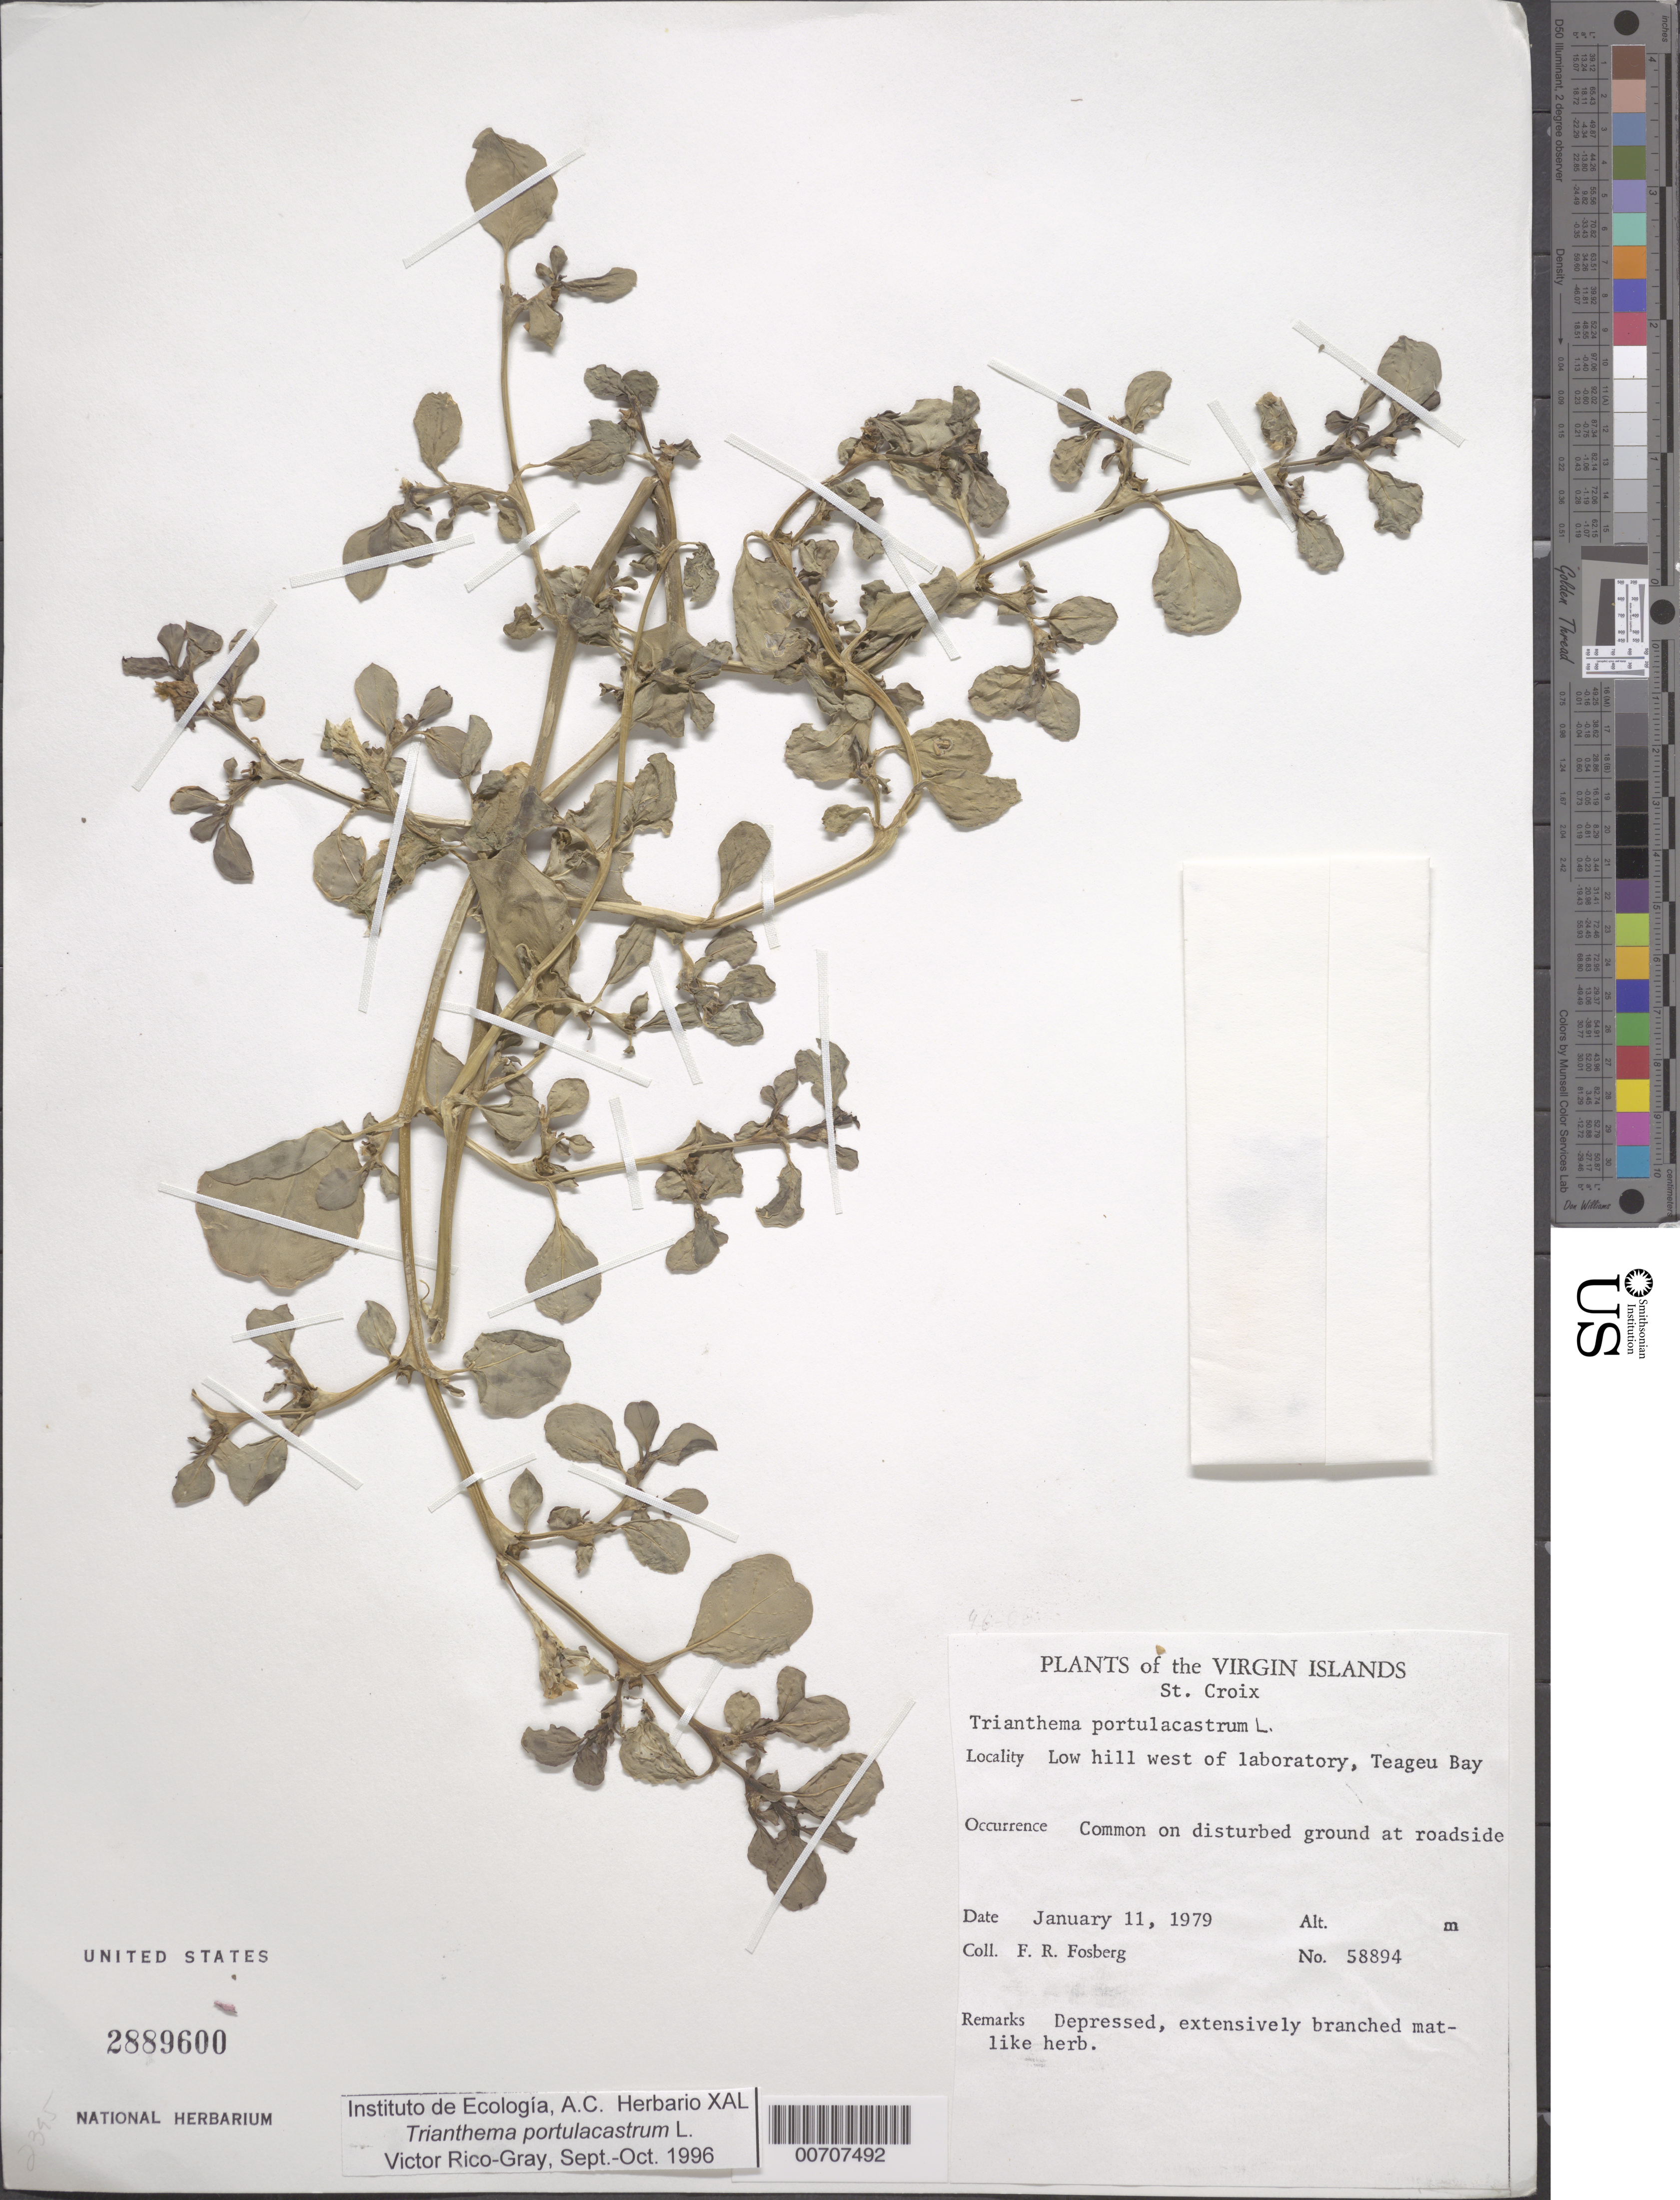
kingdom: Plantae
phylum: Tracheophyta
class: Magnoliopsida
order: Caryophyllales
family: Aizoaceae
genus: Trianthema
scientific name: Trianthema portulacastrum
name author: L.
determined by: Rico-Gray, V., (IEB), Instituto de Ecologia, A.C.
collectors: F. R. Fosberg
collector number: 58894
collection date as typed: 11 Jan 1979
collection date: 1979-01-11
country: U.S. Virgin Islands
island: St. Croix Island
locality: Low hill W of Laboratory, Teague Bay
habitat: In disturbed ground at roadside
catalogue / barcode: US 2889600